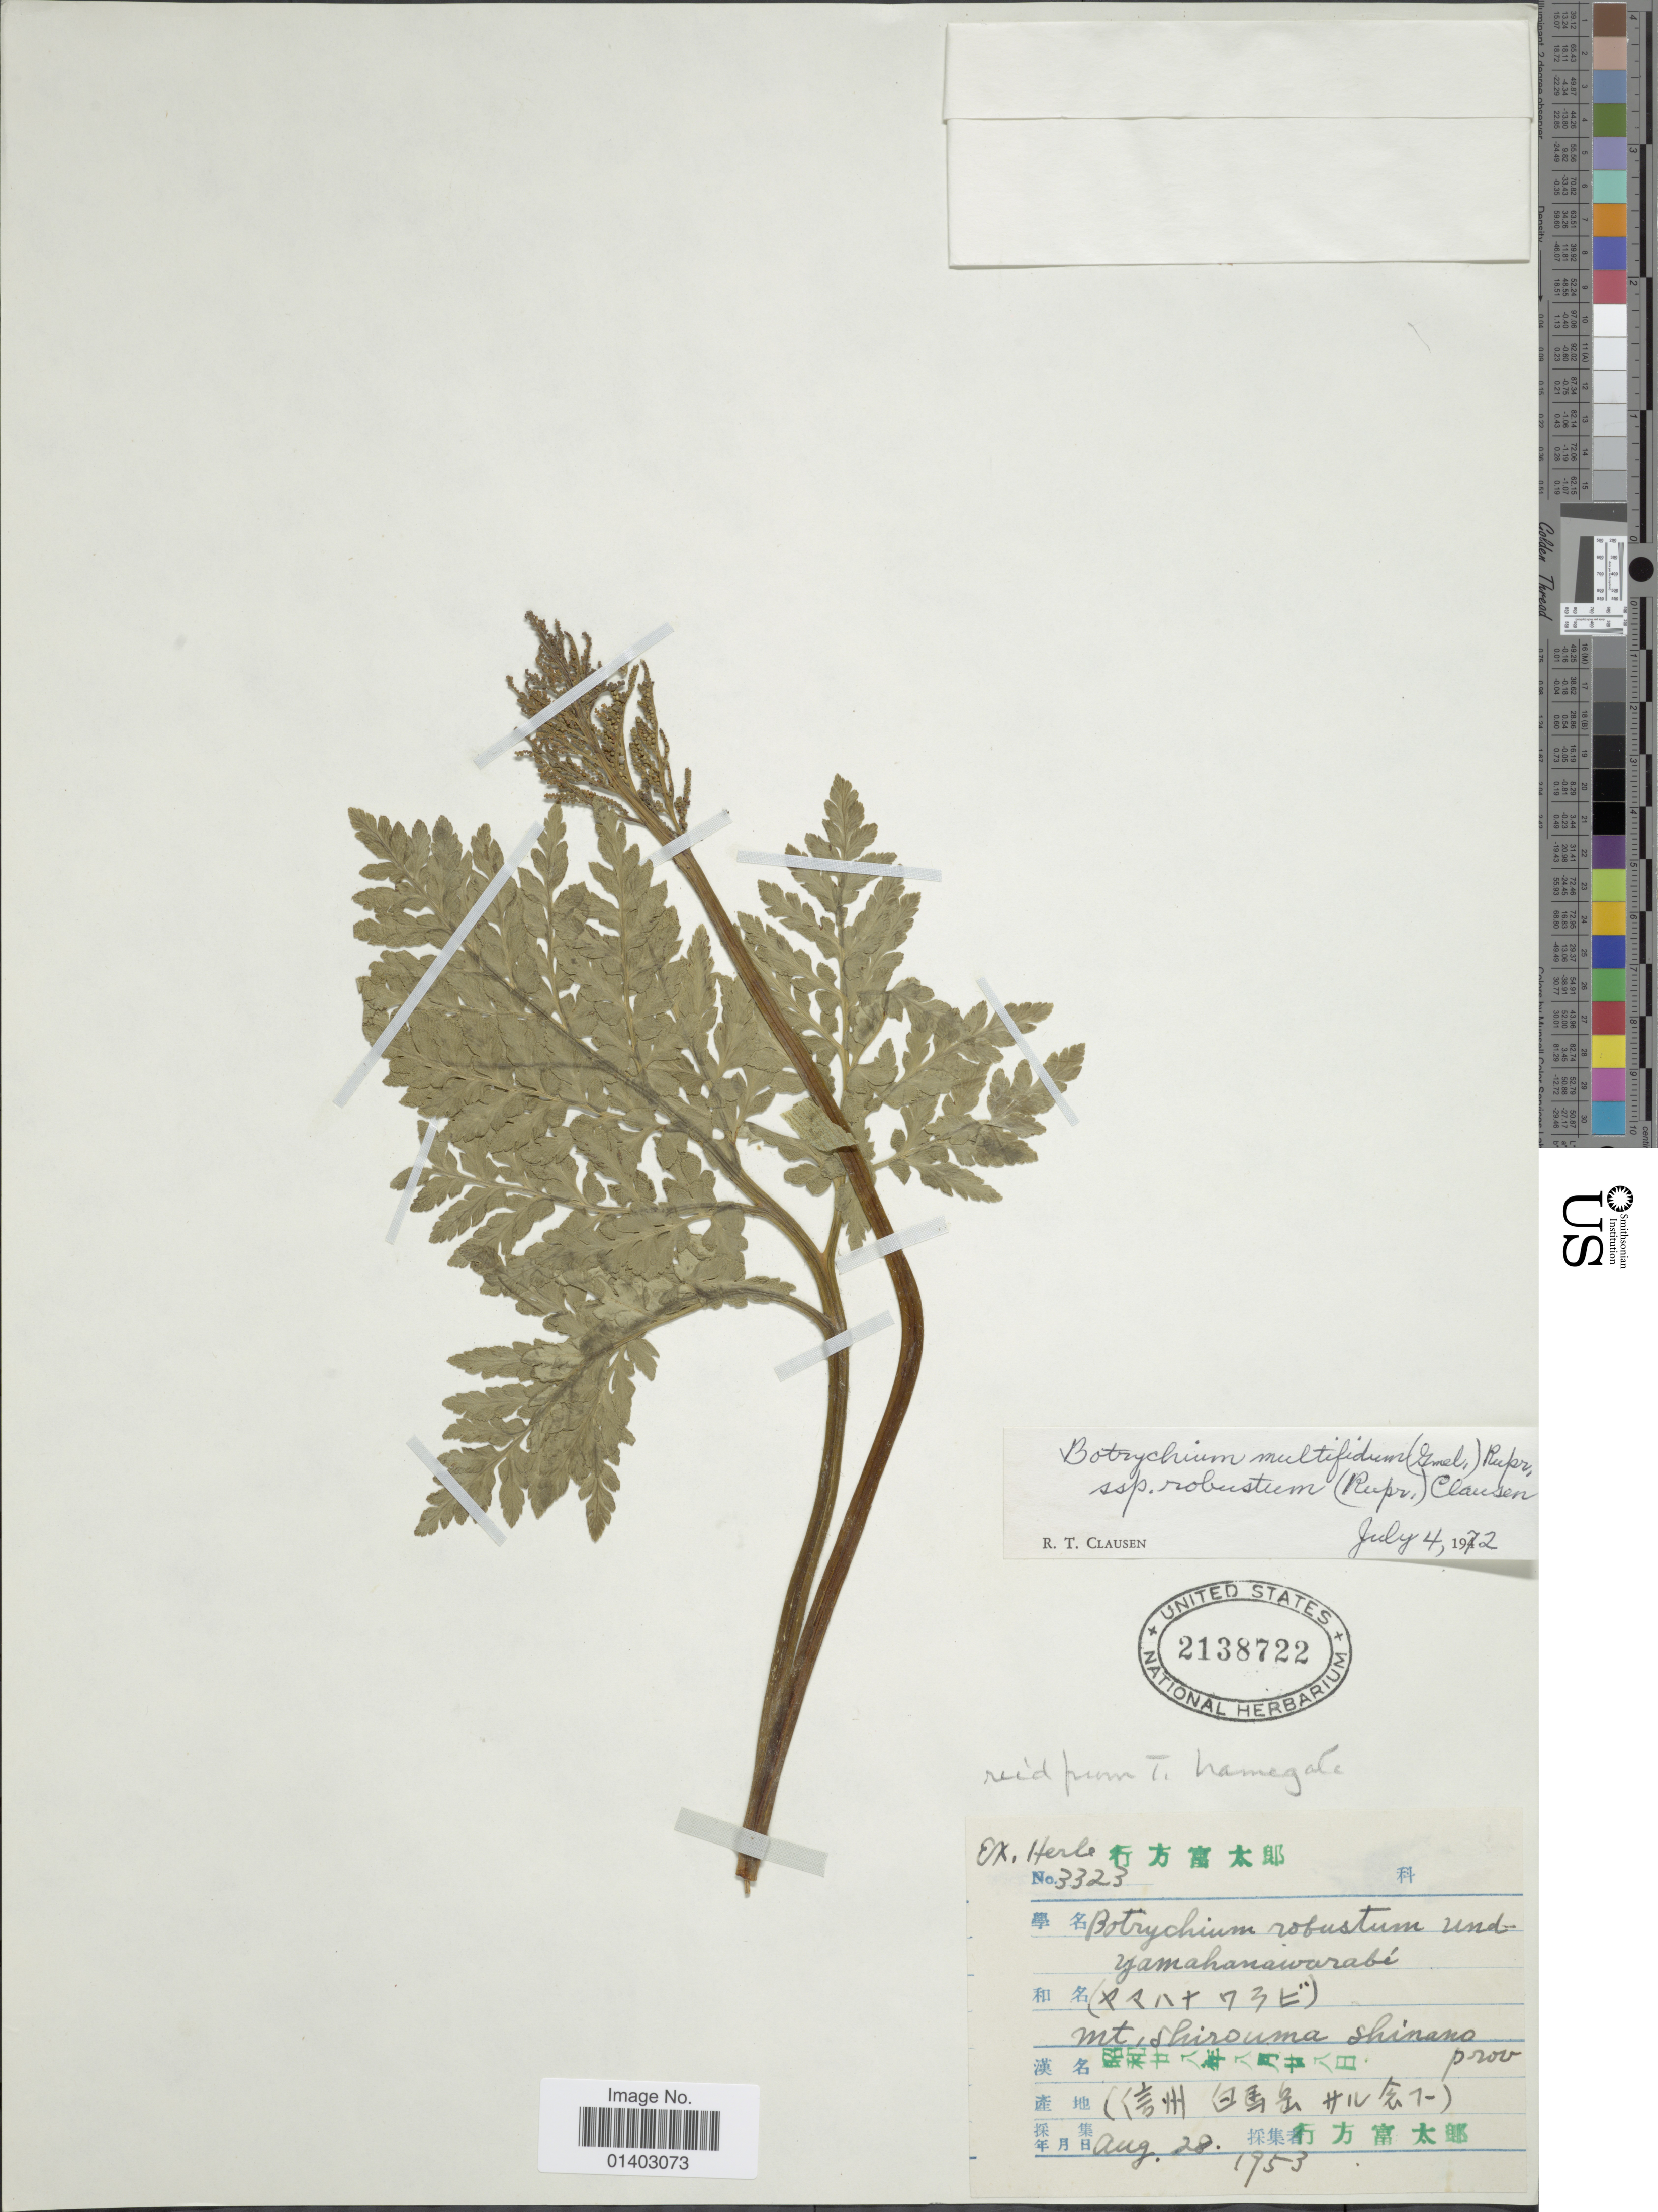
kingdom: Plantae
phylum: Tracheophyta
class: Polypodiopsida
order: Ophioglossales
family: Ophioglossaceae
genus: Botrychium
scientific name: Botrychium robustum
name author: (Rupr.) Underw.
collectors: T. Namegata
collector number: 3323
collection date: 1953-08-28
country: Japan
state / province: Nagano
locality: Mt Shirouma, Shinano Prov.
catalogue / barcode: US 2138722